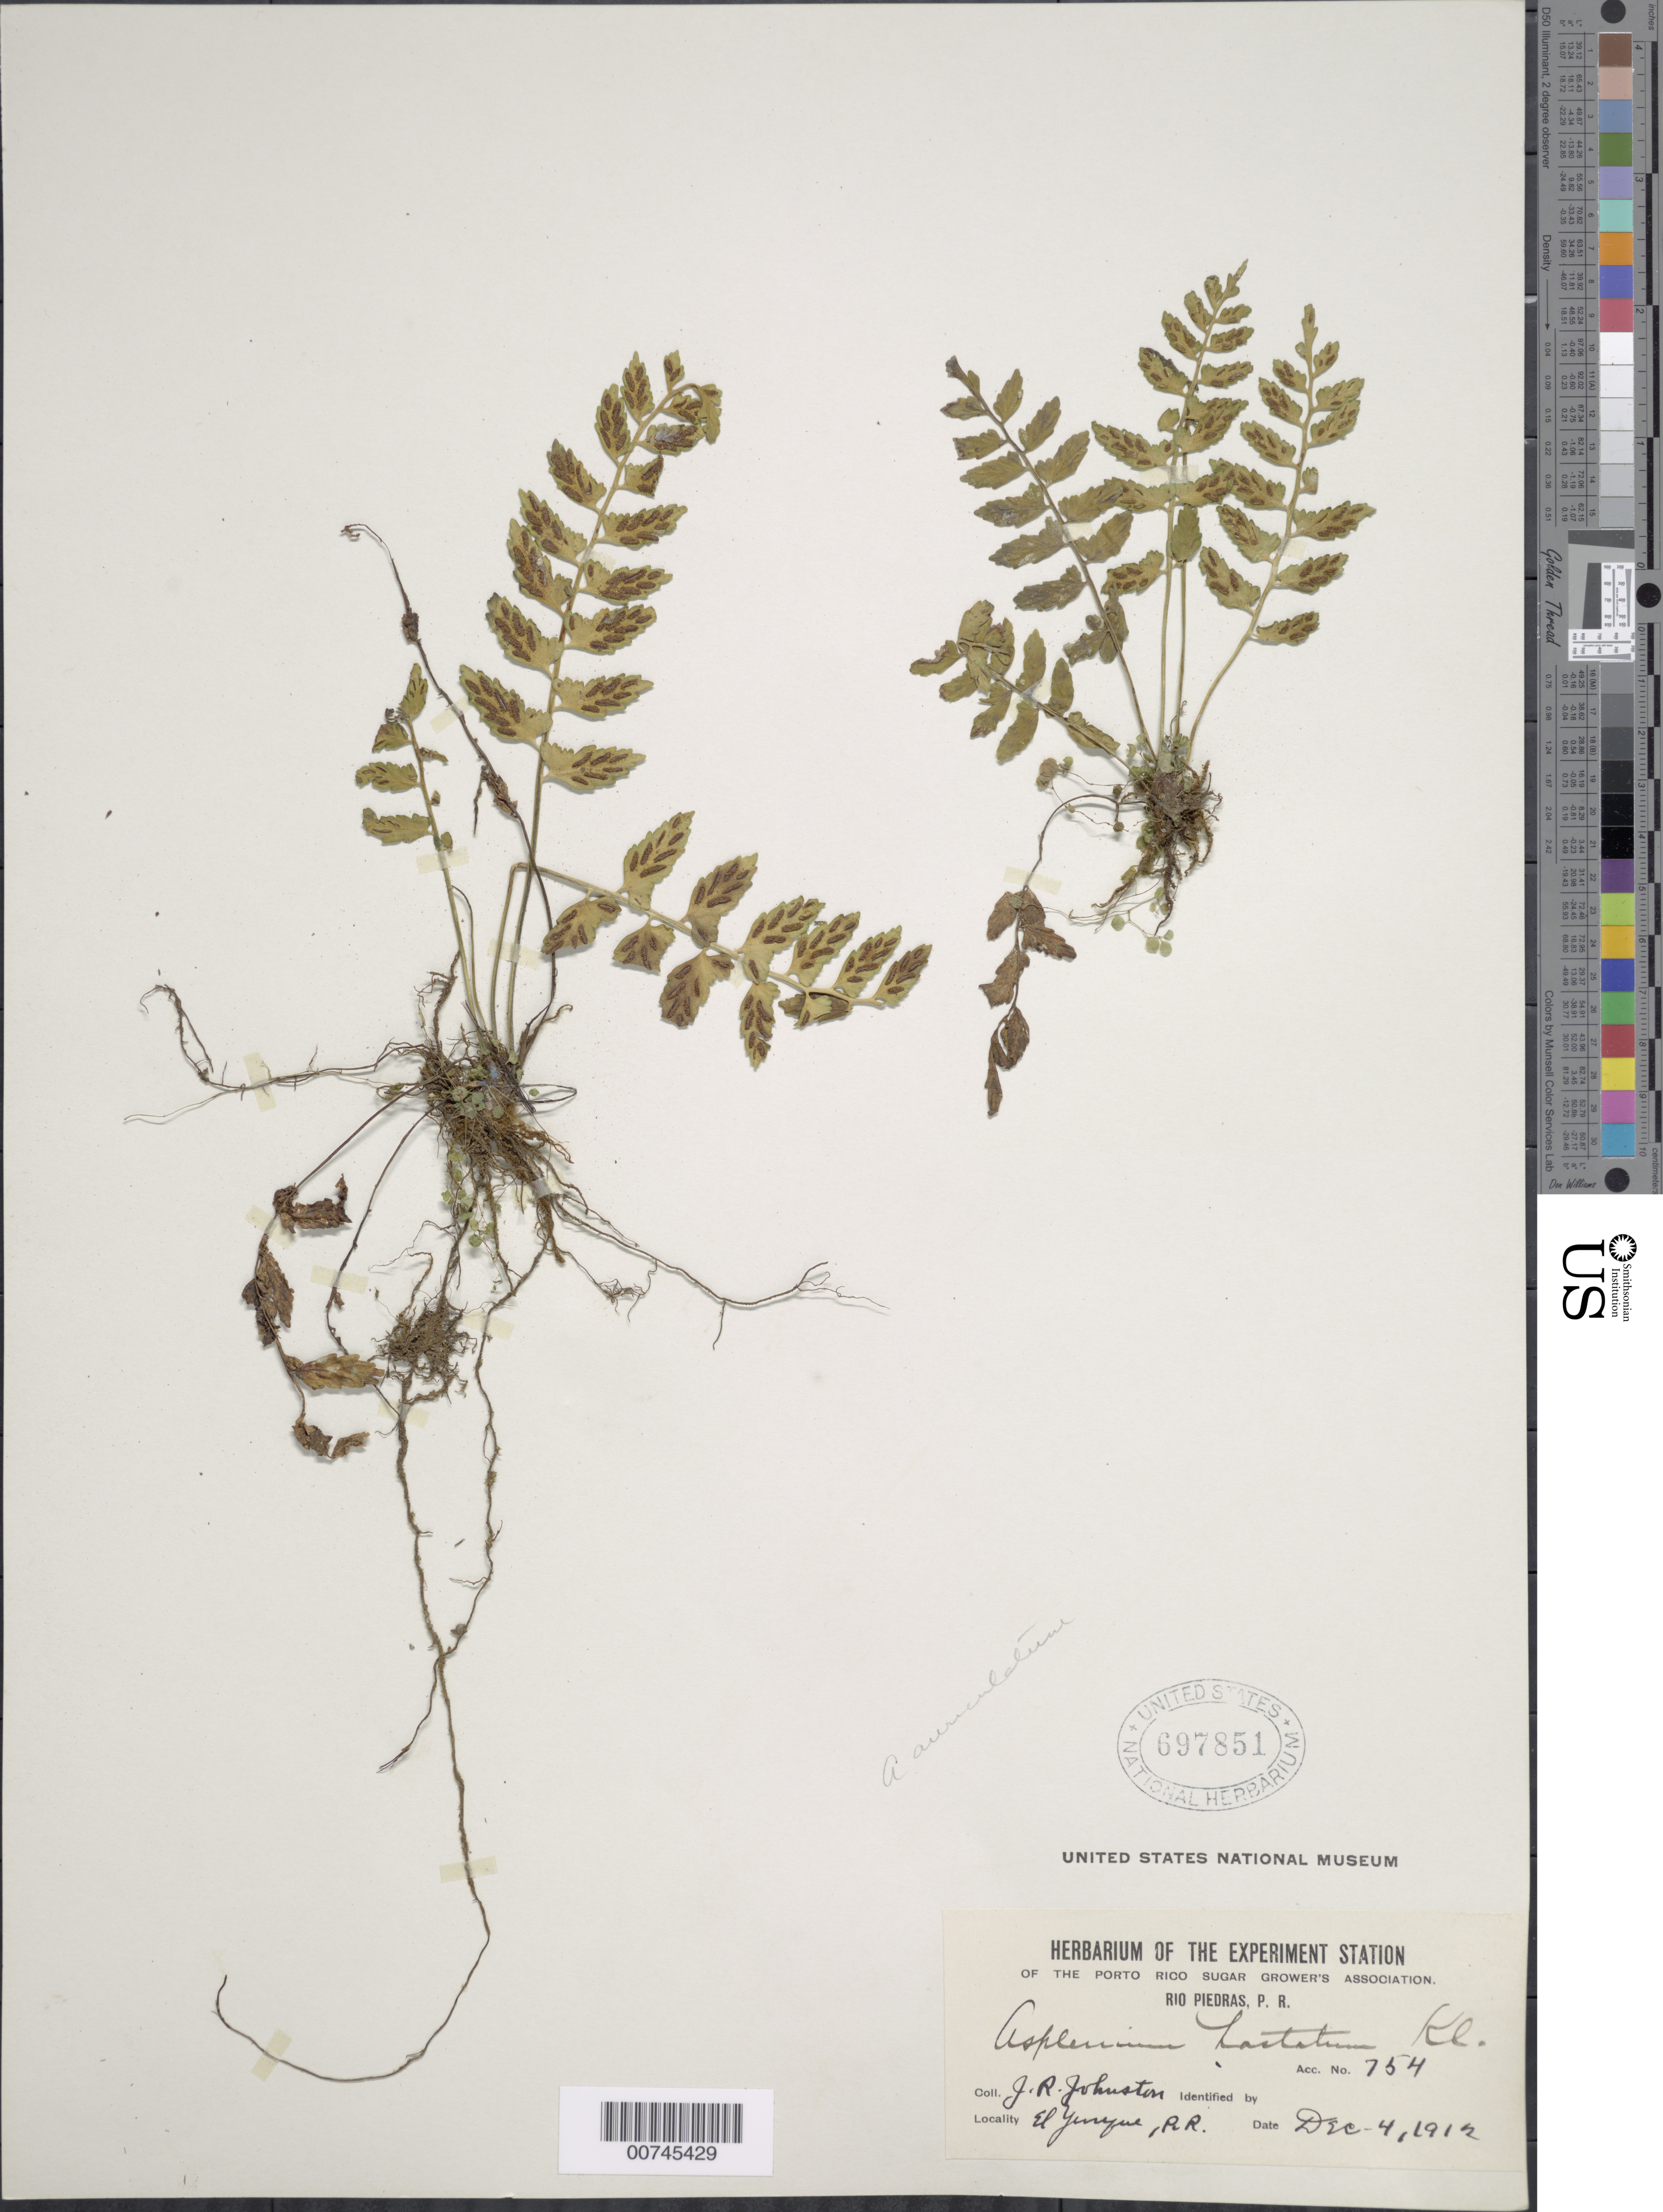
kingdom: Plantae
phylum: Tracheophyta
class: Polypodiopsida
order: Polypodiales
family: Aspleniaceae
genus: Asplenium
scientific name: Asplenium auriculatum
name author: Sw.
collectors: J. Johnston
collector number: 754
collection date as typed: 04 Dec 1912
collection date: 1912-12-04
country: Puerto Rico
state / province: Río Grande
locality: El Yunque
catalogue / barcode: US 697851